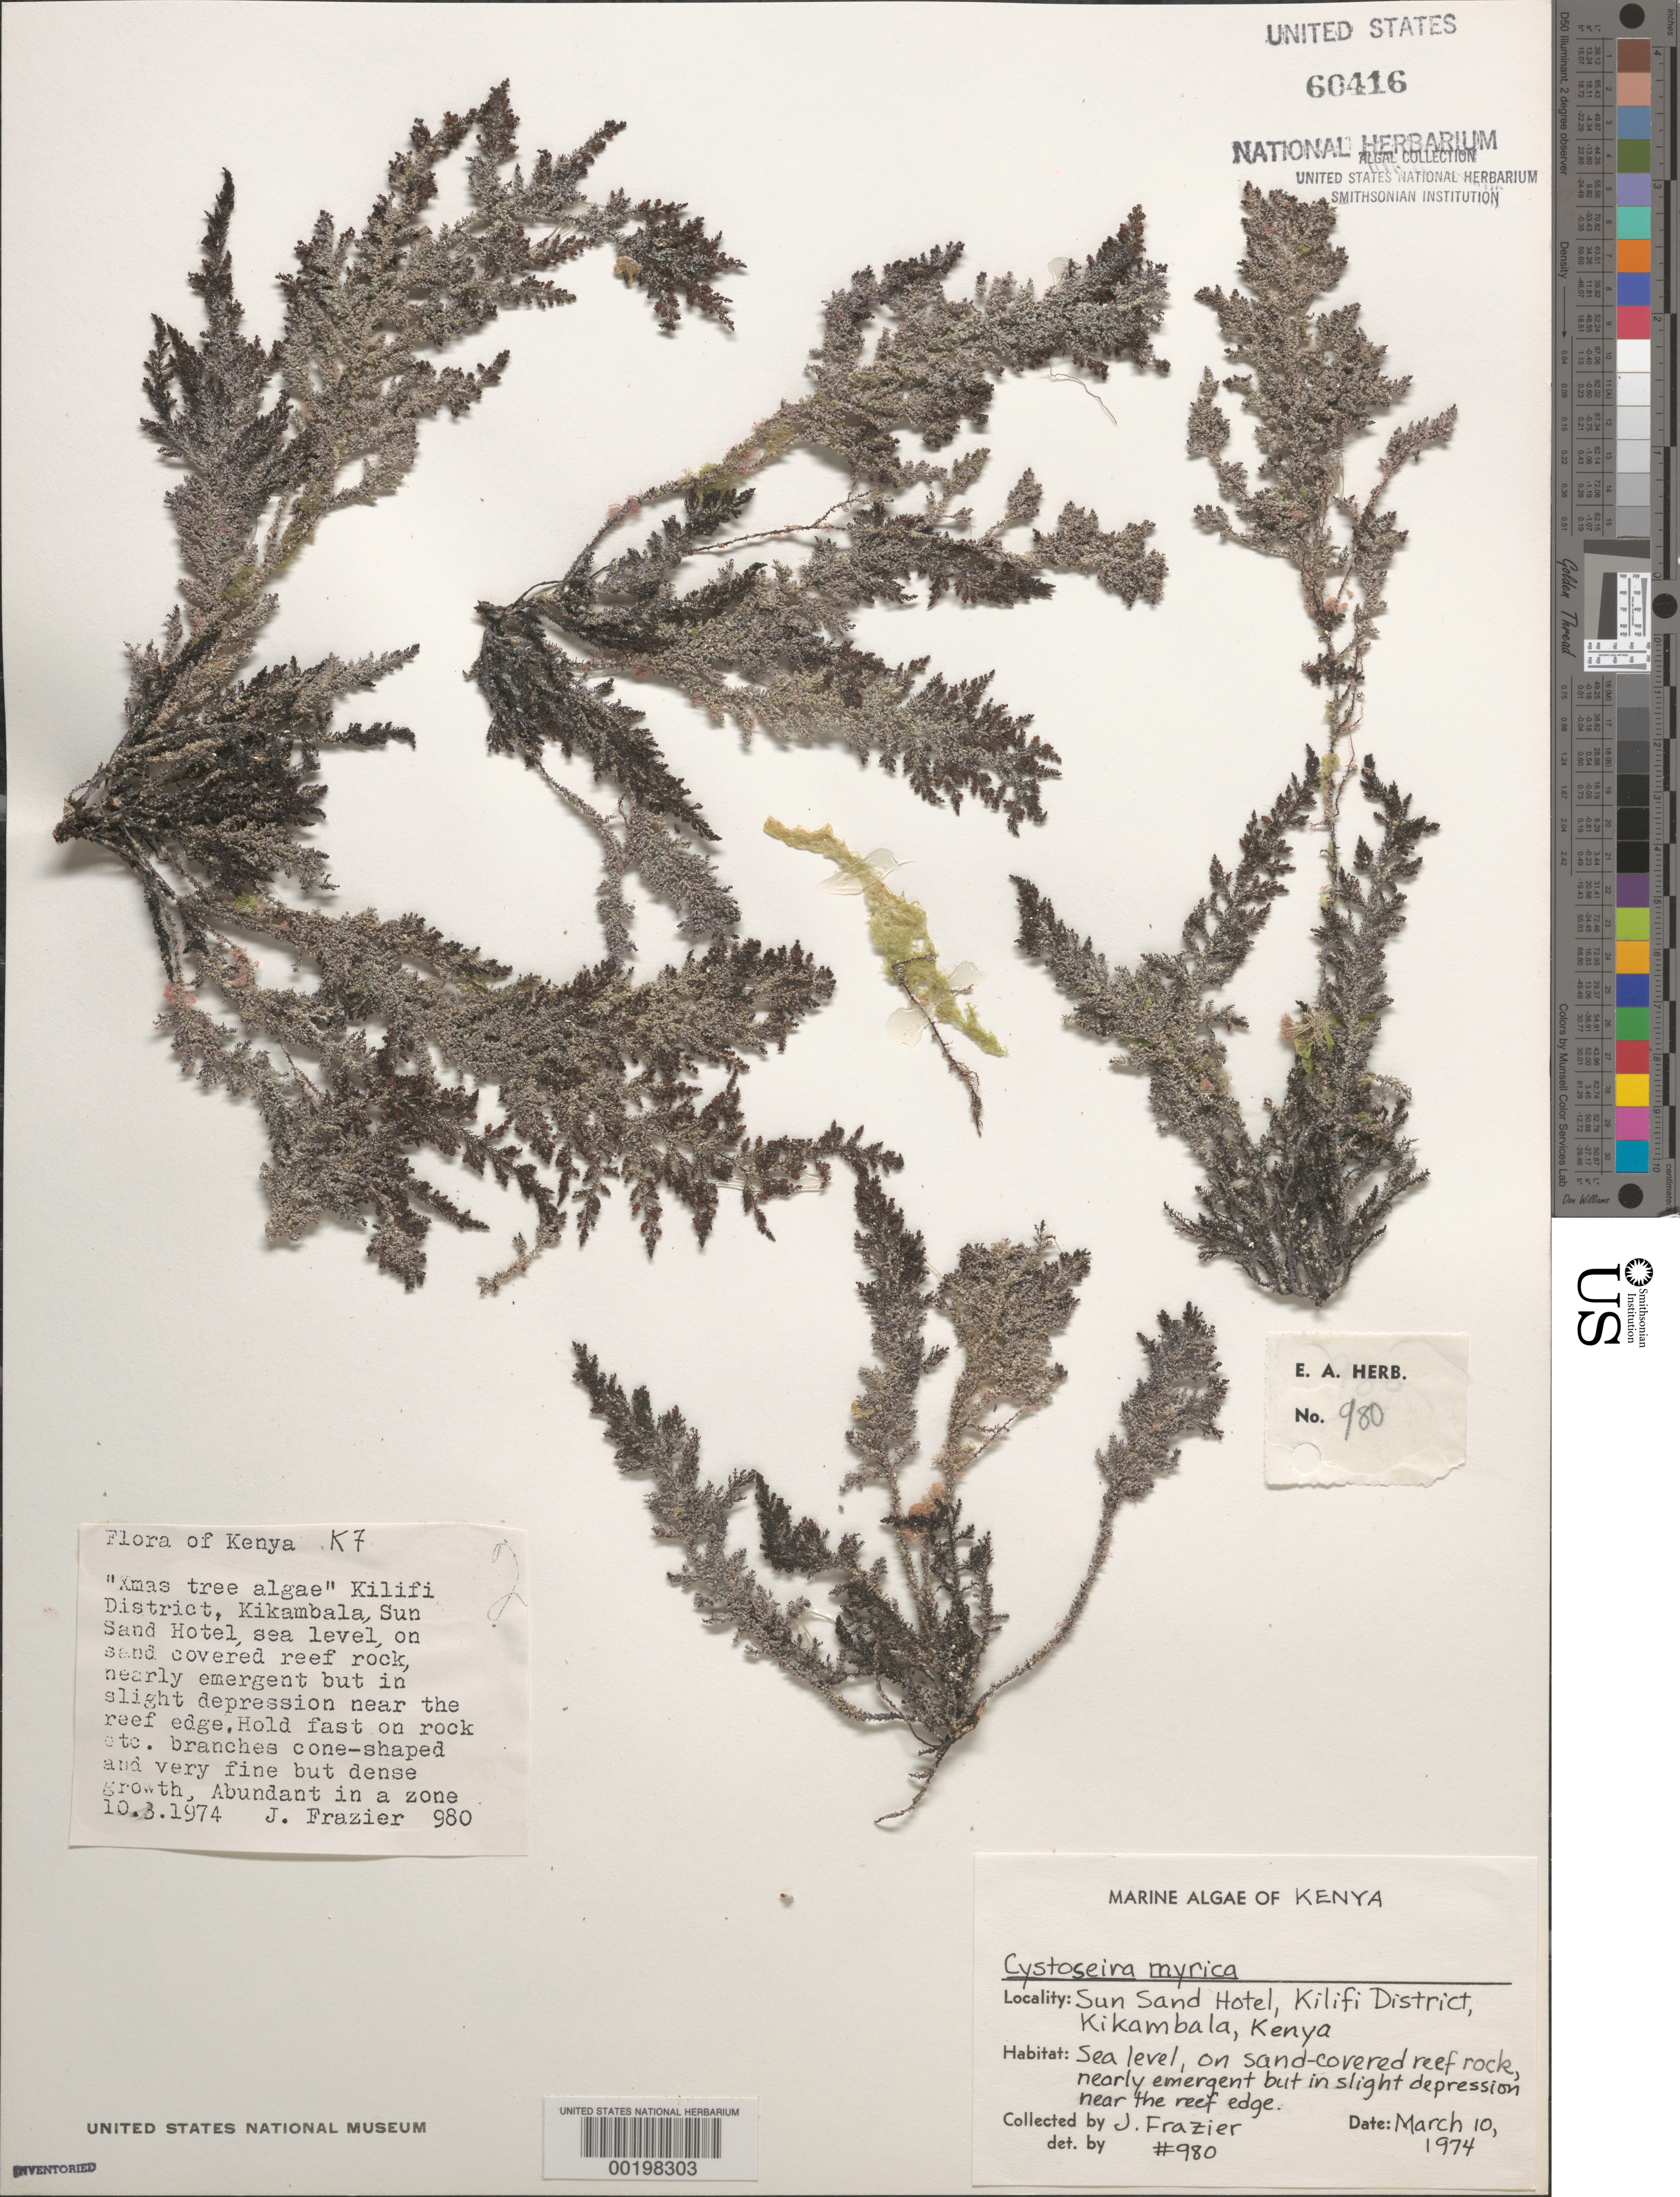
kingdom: Chromista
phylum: Ochrophyta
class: Phaeophyceae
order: Fucales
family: Sargassaceae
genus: Cystoseira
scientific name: Cystoseira myrica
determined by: Moorjani, S.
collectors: J. Frazier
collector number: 980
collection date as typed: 10 Mar 1974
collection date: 1974-03-10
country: Kenya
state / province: Kilifi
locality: Kikambala Sun Sand Hotel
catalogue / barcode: US 60416